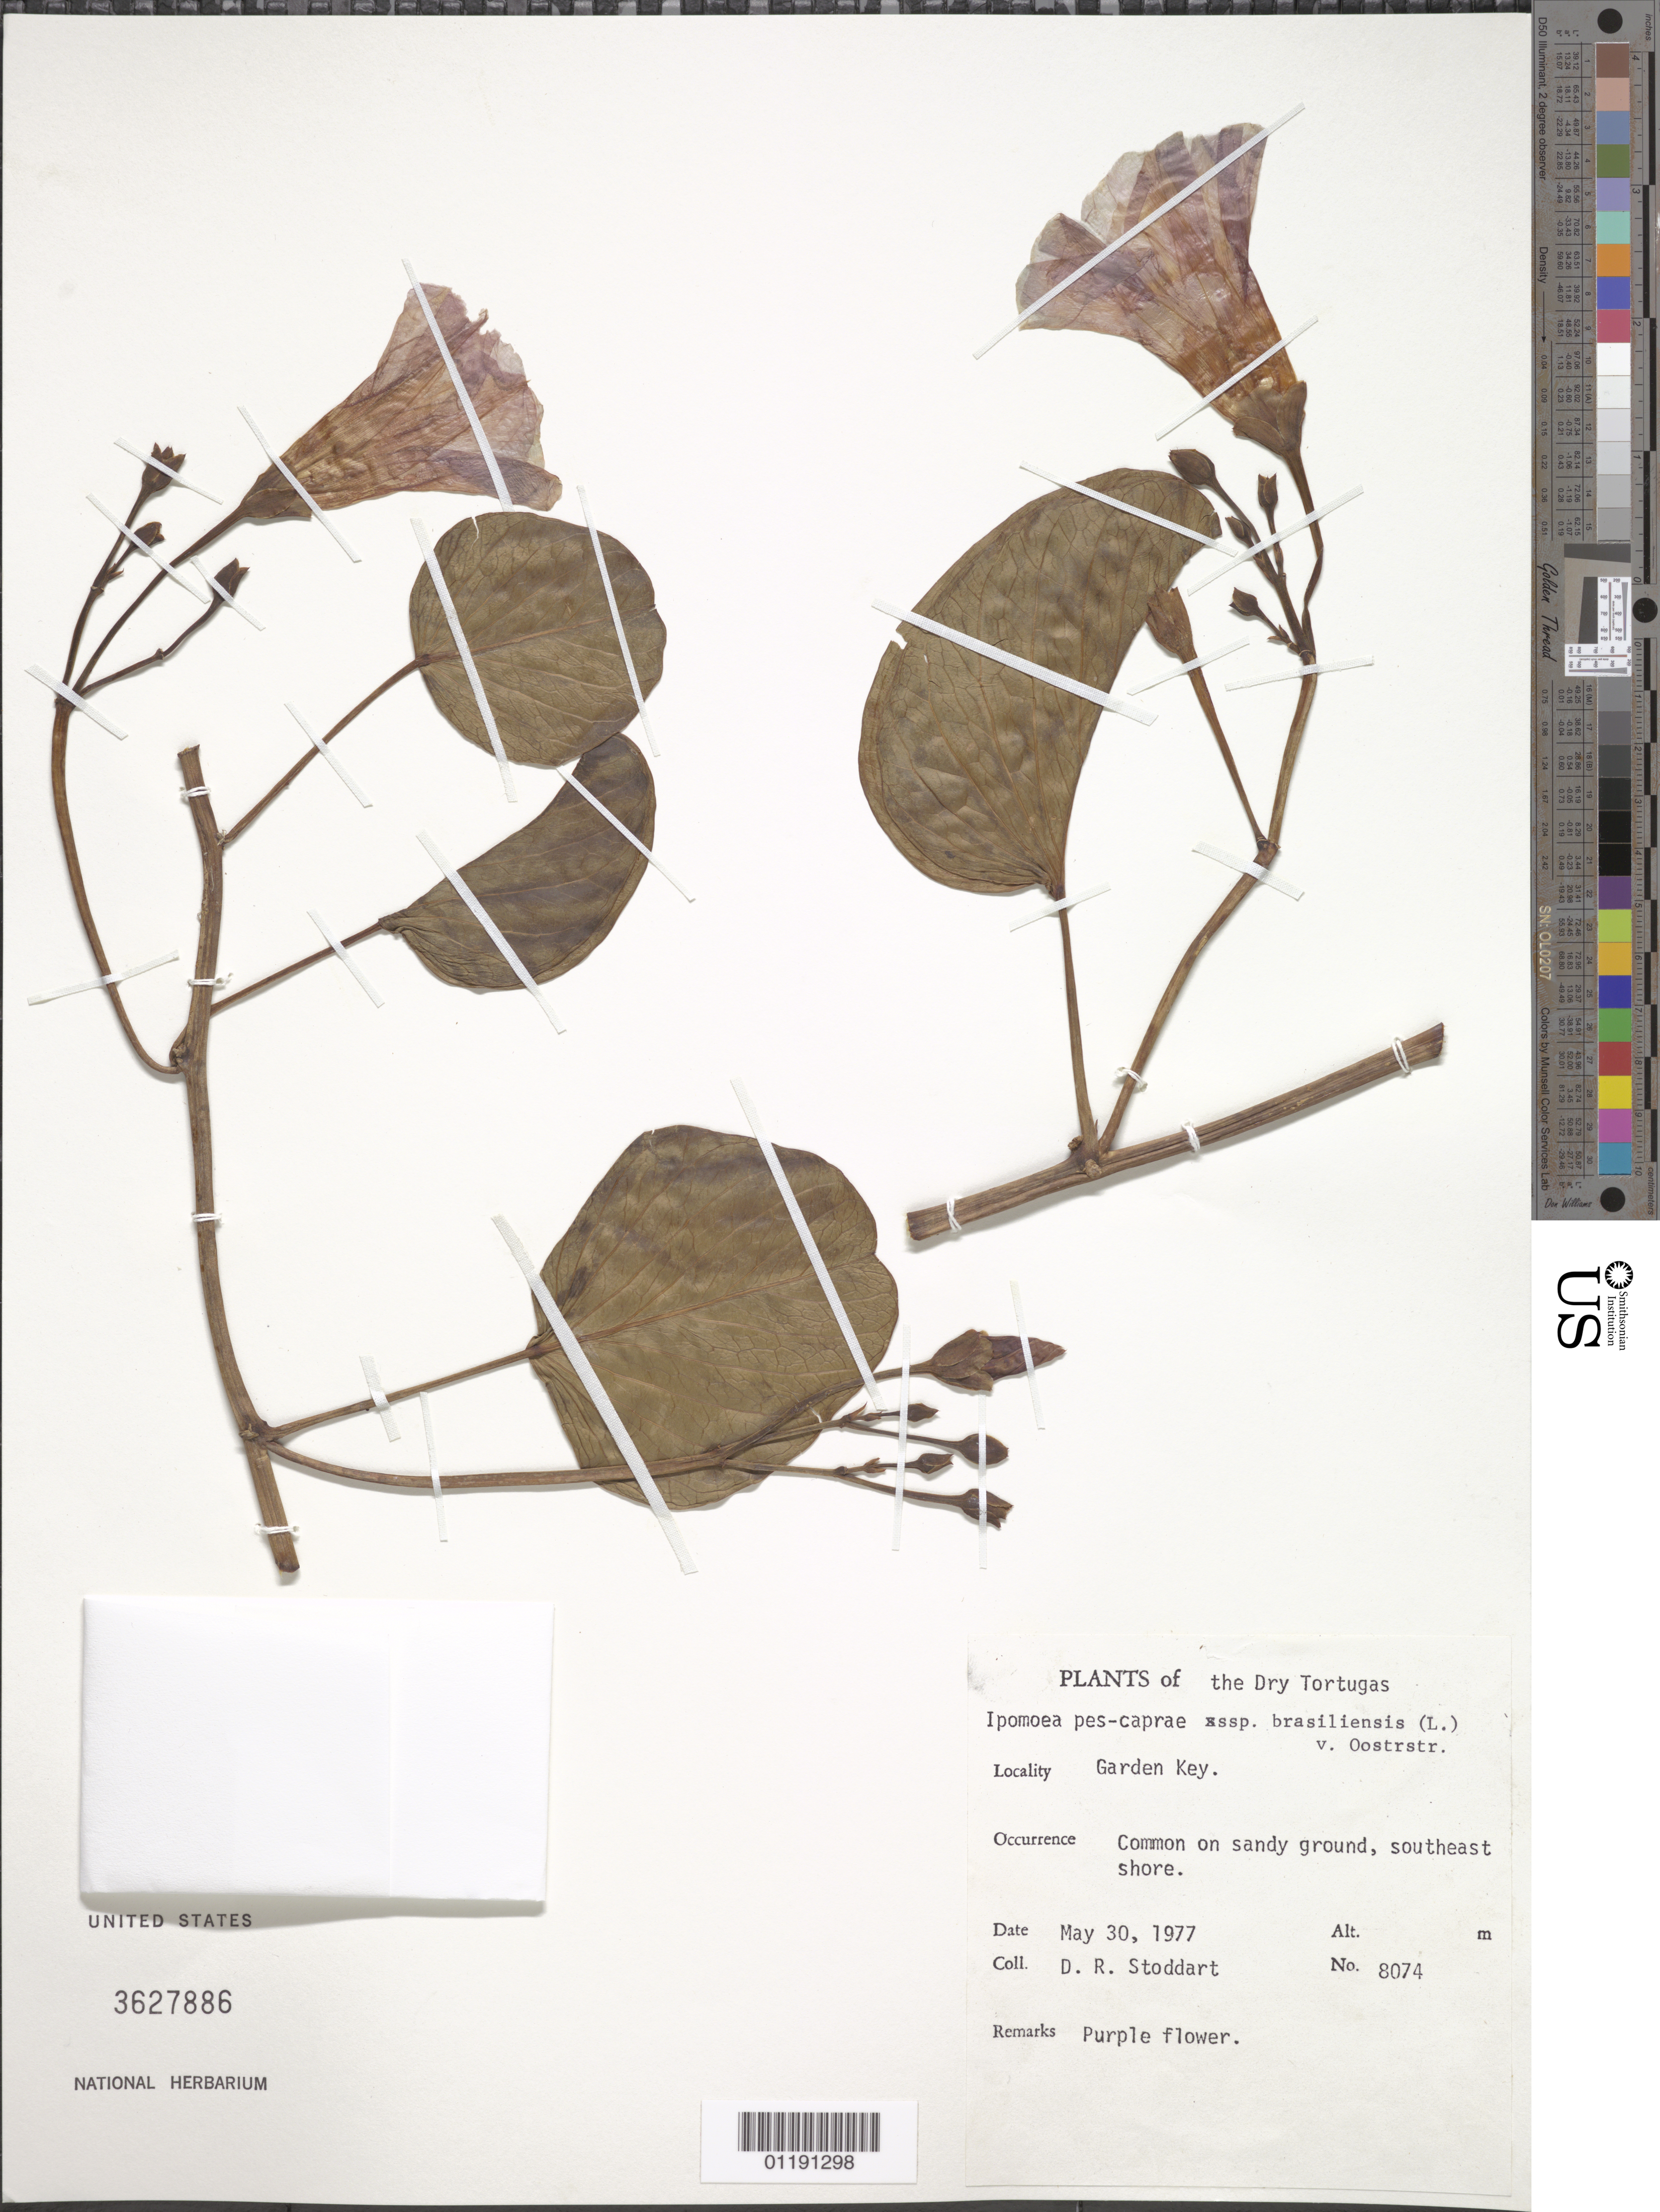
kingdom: Plantae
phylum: Tracheophyta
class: Magnoliopsida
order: Solanales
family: Convolvulaceae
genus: Ipomoea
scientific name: Ipomoea pes-caprae subsp. brasiliensis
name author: (L.) Ooststr.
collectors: D. R. Stoddart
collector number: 8074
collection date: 1977-05-30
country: United States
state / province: Florida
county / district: Monroe County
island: Garden Key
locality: Common on sandy ground, SE shore.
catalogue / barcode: US 3627886